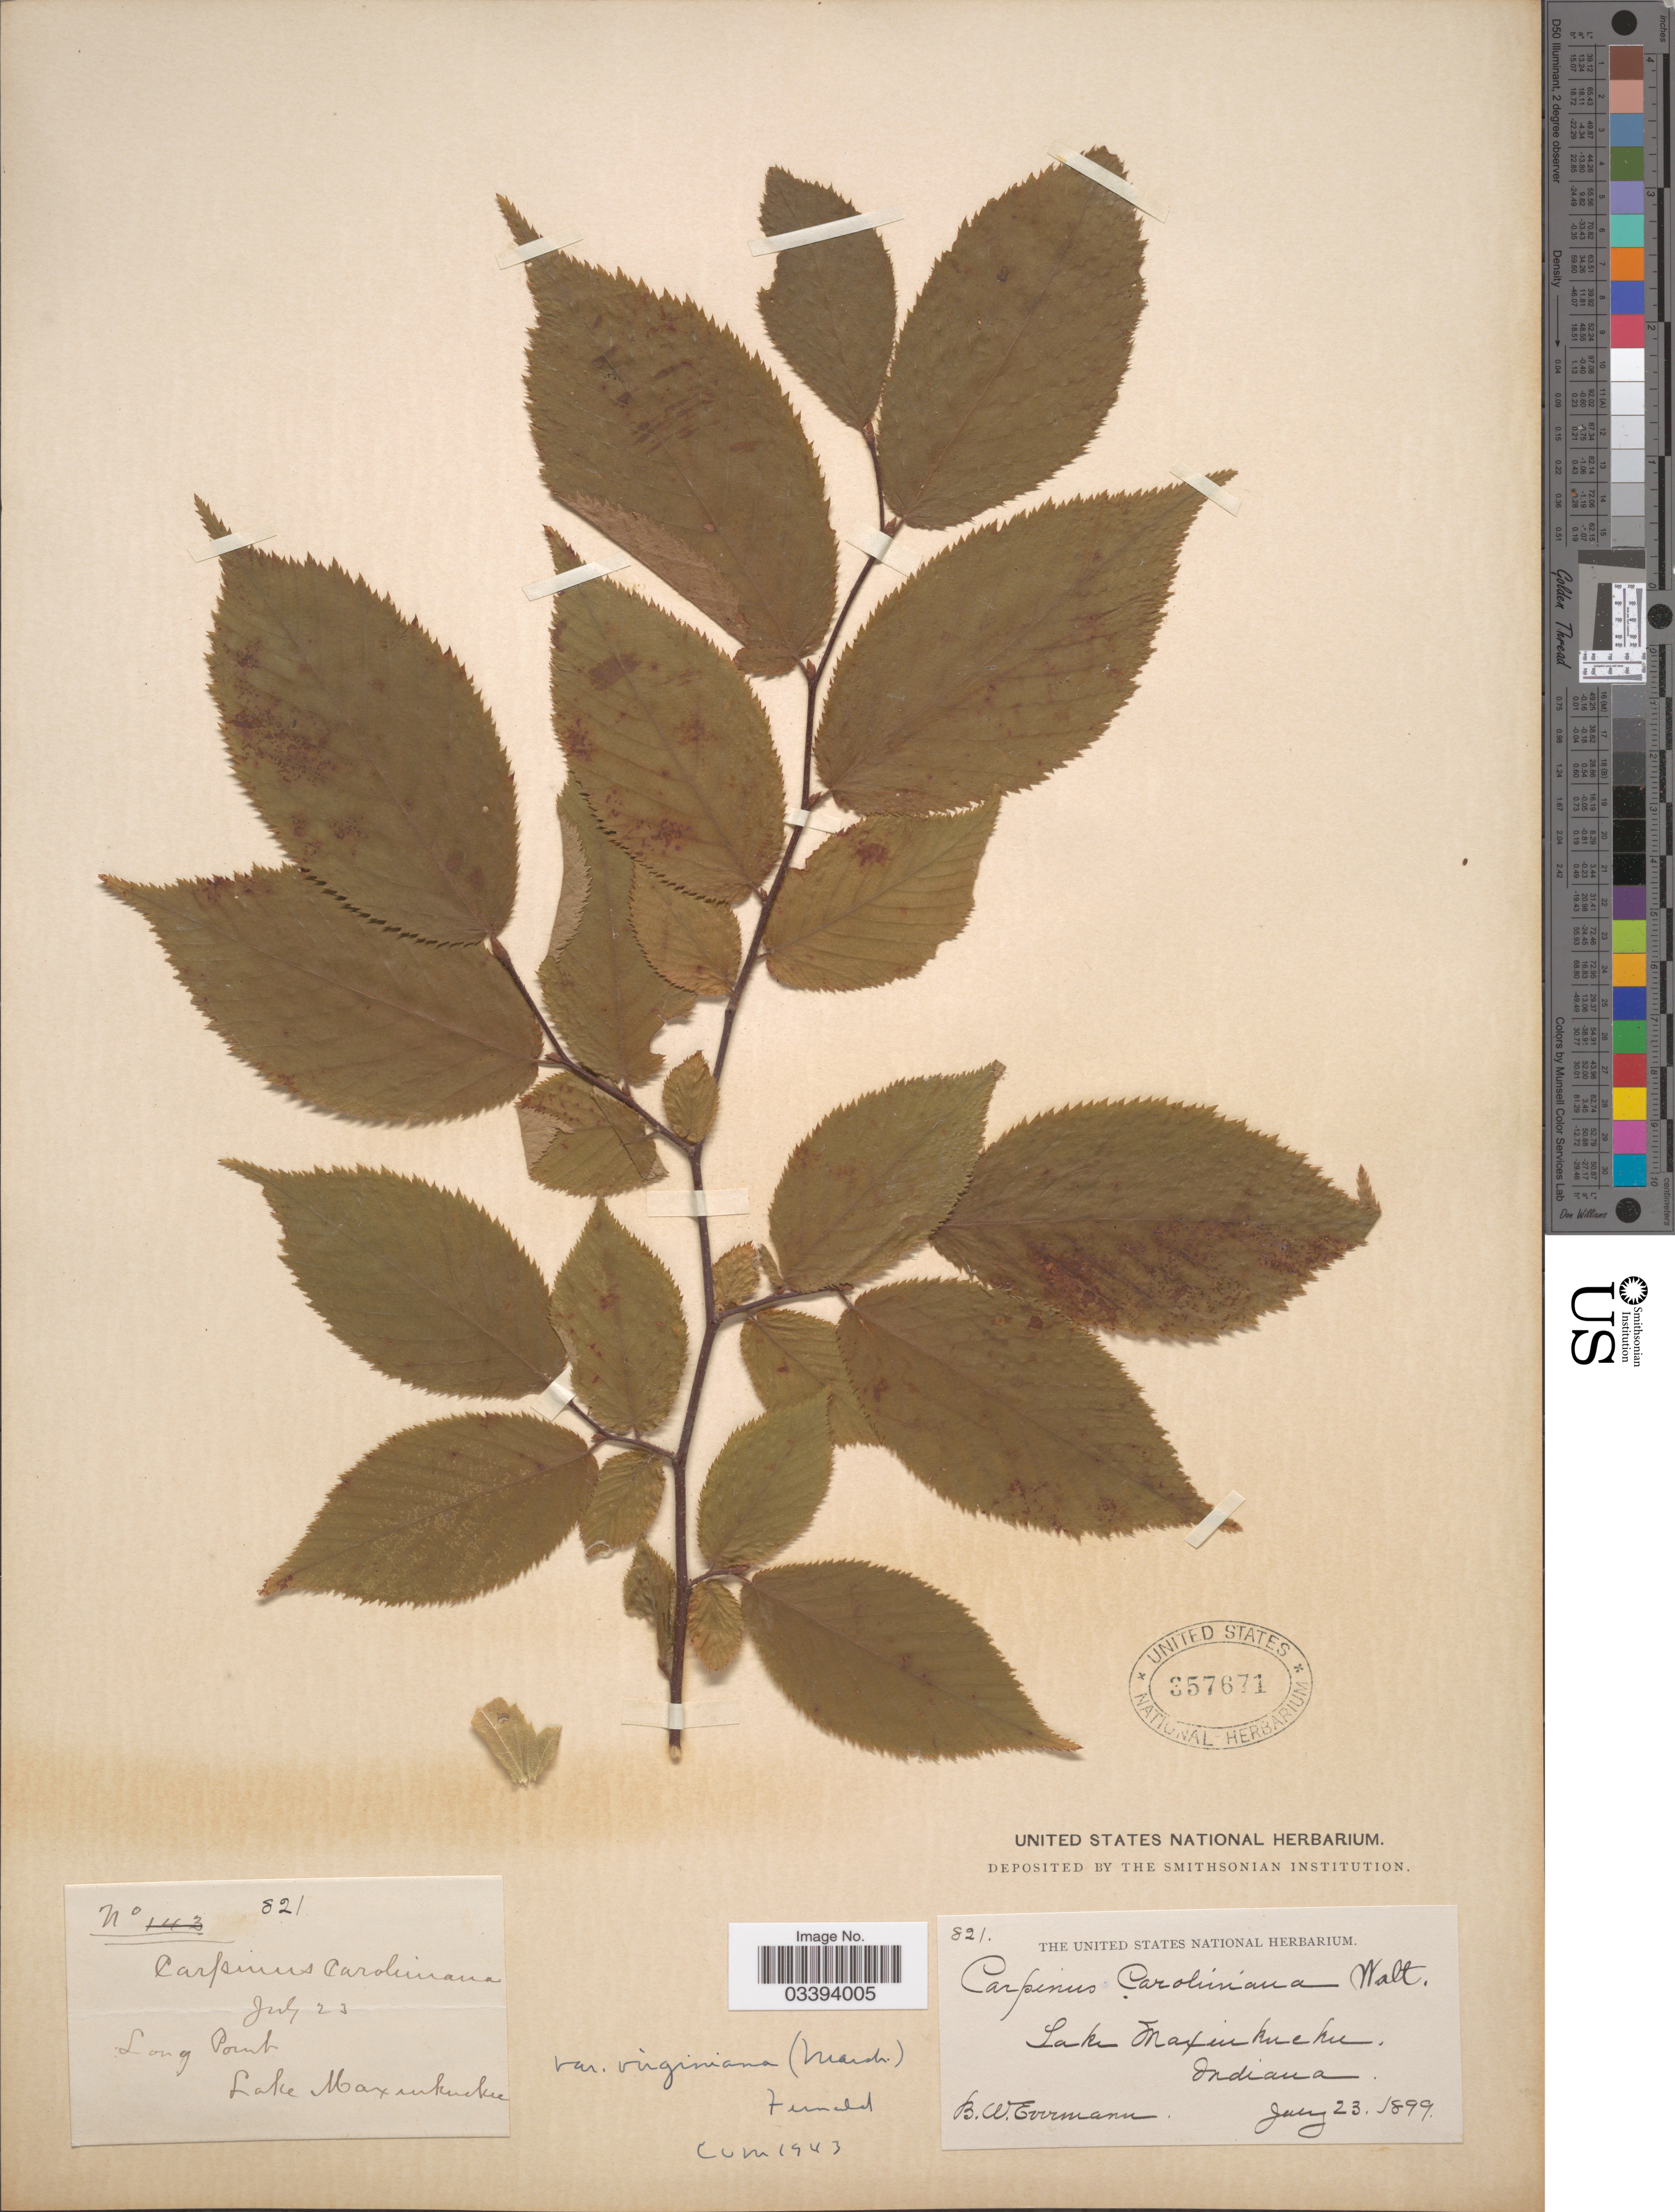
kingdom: Plantae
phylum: Tracheophyta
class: Magnoliopsida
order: Fagales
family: Betulaceae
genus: Carpinus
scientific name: Carpinus caroliniana var. virginiana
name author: (Marshall) Fernald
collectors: B. W. Evermann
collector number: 821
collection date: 1899-07-23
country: United States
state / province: Indiana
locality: Long Point. Lake Maxinkuckee.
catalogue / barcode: US 357671